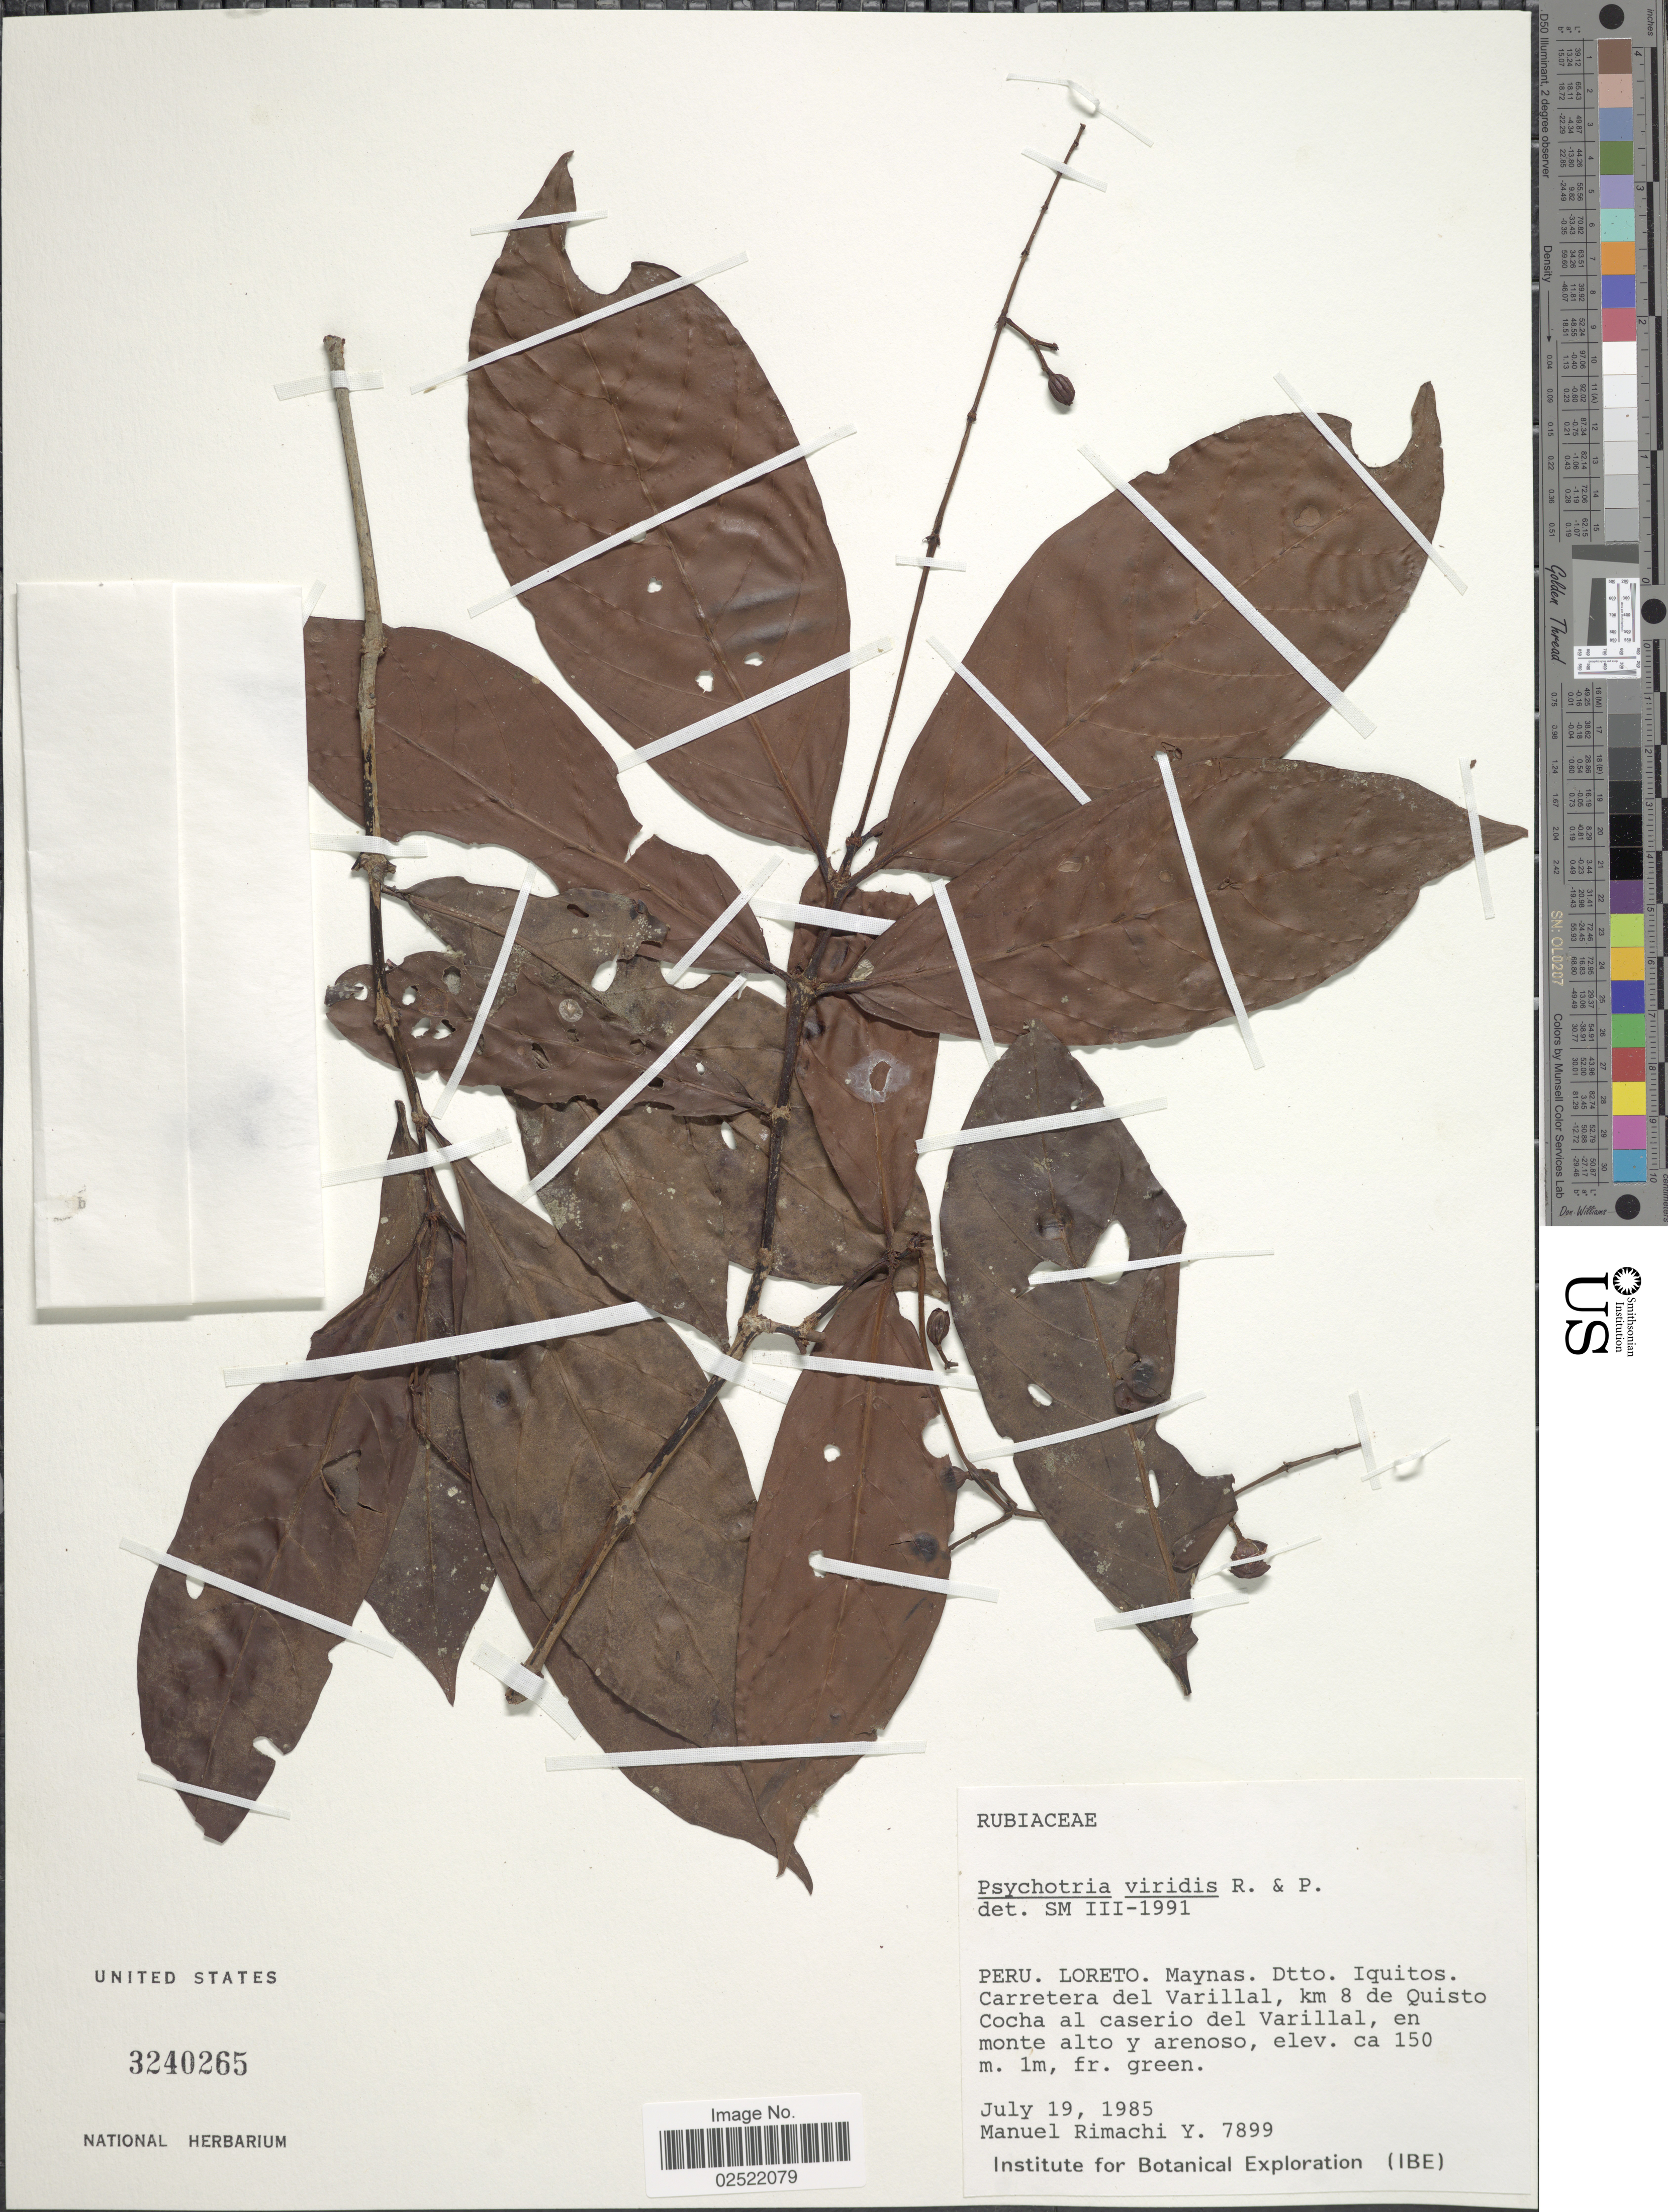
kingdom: Plantae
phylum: Tracheophyta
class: Magnoliopsida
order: Gentianales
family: Rubiaceae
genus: Psychotria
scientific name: Psychotria viridis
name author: Ruiz & Pav.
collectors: M. Rimachi Y.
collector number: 7899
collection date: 1985-07-19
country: Peru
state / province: Loreto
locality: Peru. Loreto. Maynas. Dtto. Iquitos. Carretera del Varillal, km 8 de Quisto Cocha al caserio del Varillal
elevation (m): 150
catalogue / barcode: US 3240265